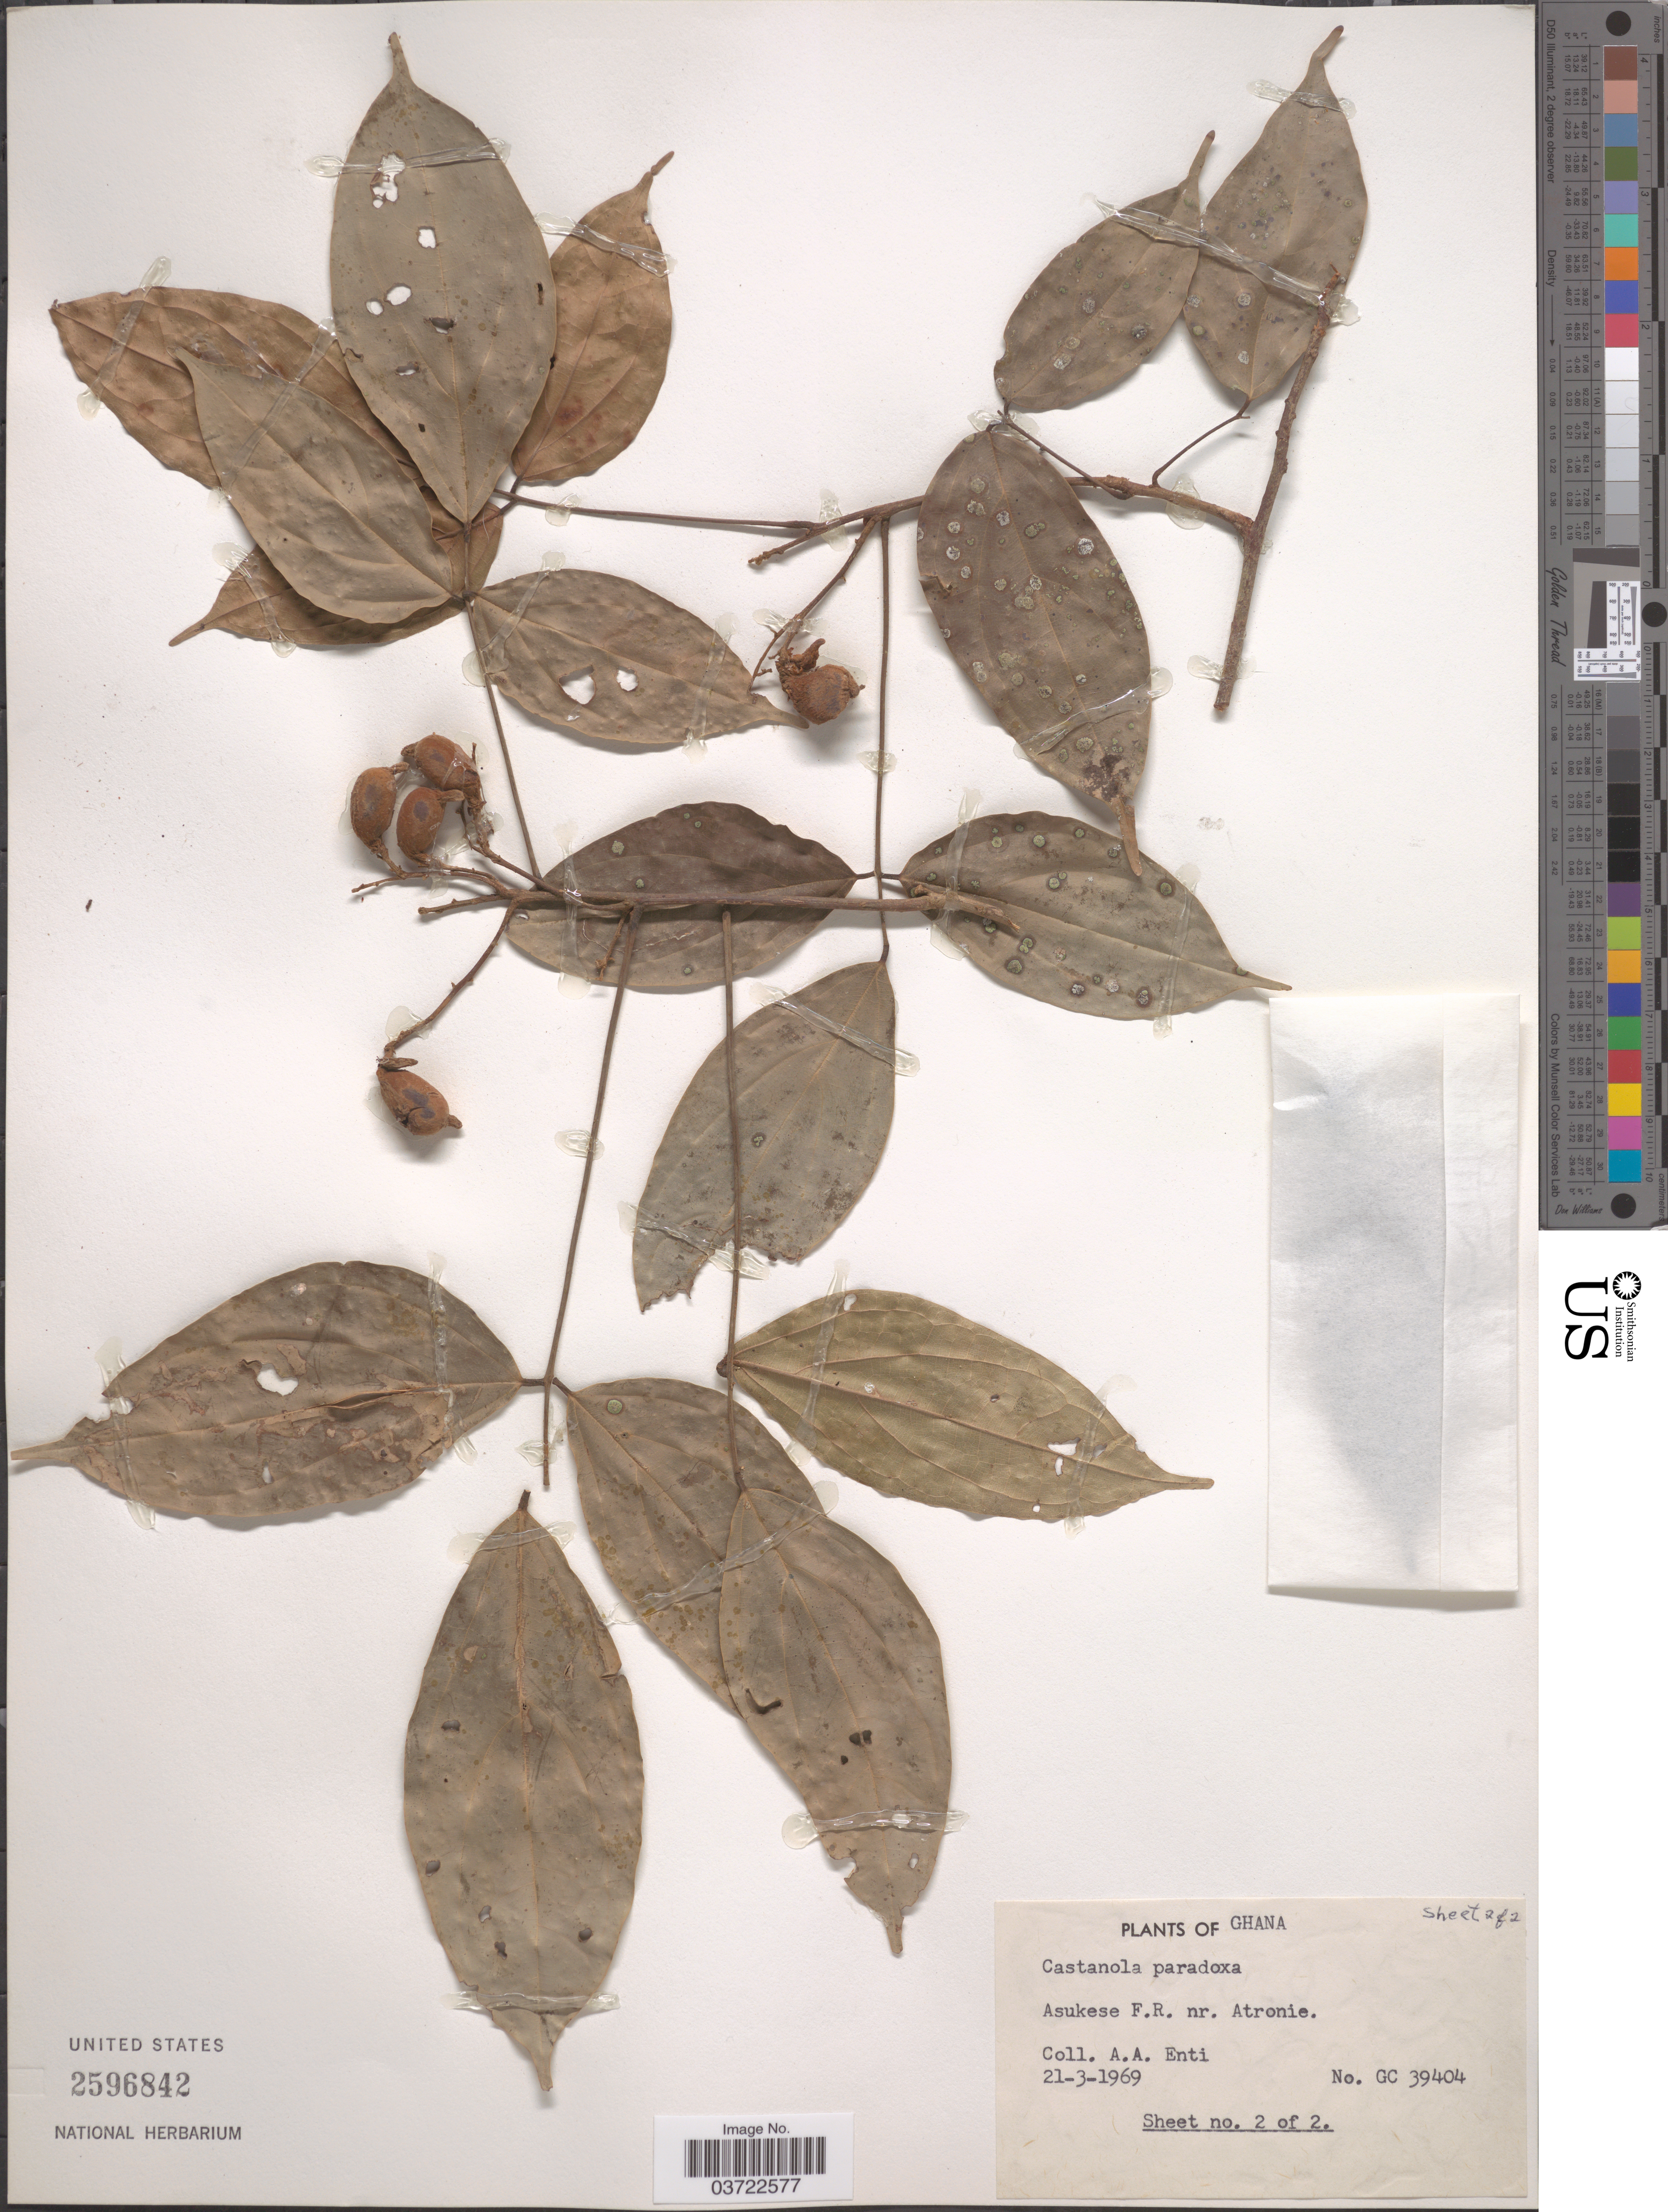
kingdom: Plantae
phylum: Tracheophyta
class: Magnoliopsida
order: Oxalidales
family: Connaraceae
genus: Agelaea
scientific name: Agelaea paradoxa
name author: Gilg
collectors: A. Enti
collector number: GC39404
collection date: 1969-03-21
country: Ghana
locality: Asukese F.R. nr. Atronie.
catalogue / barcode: US 2596842